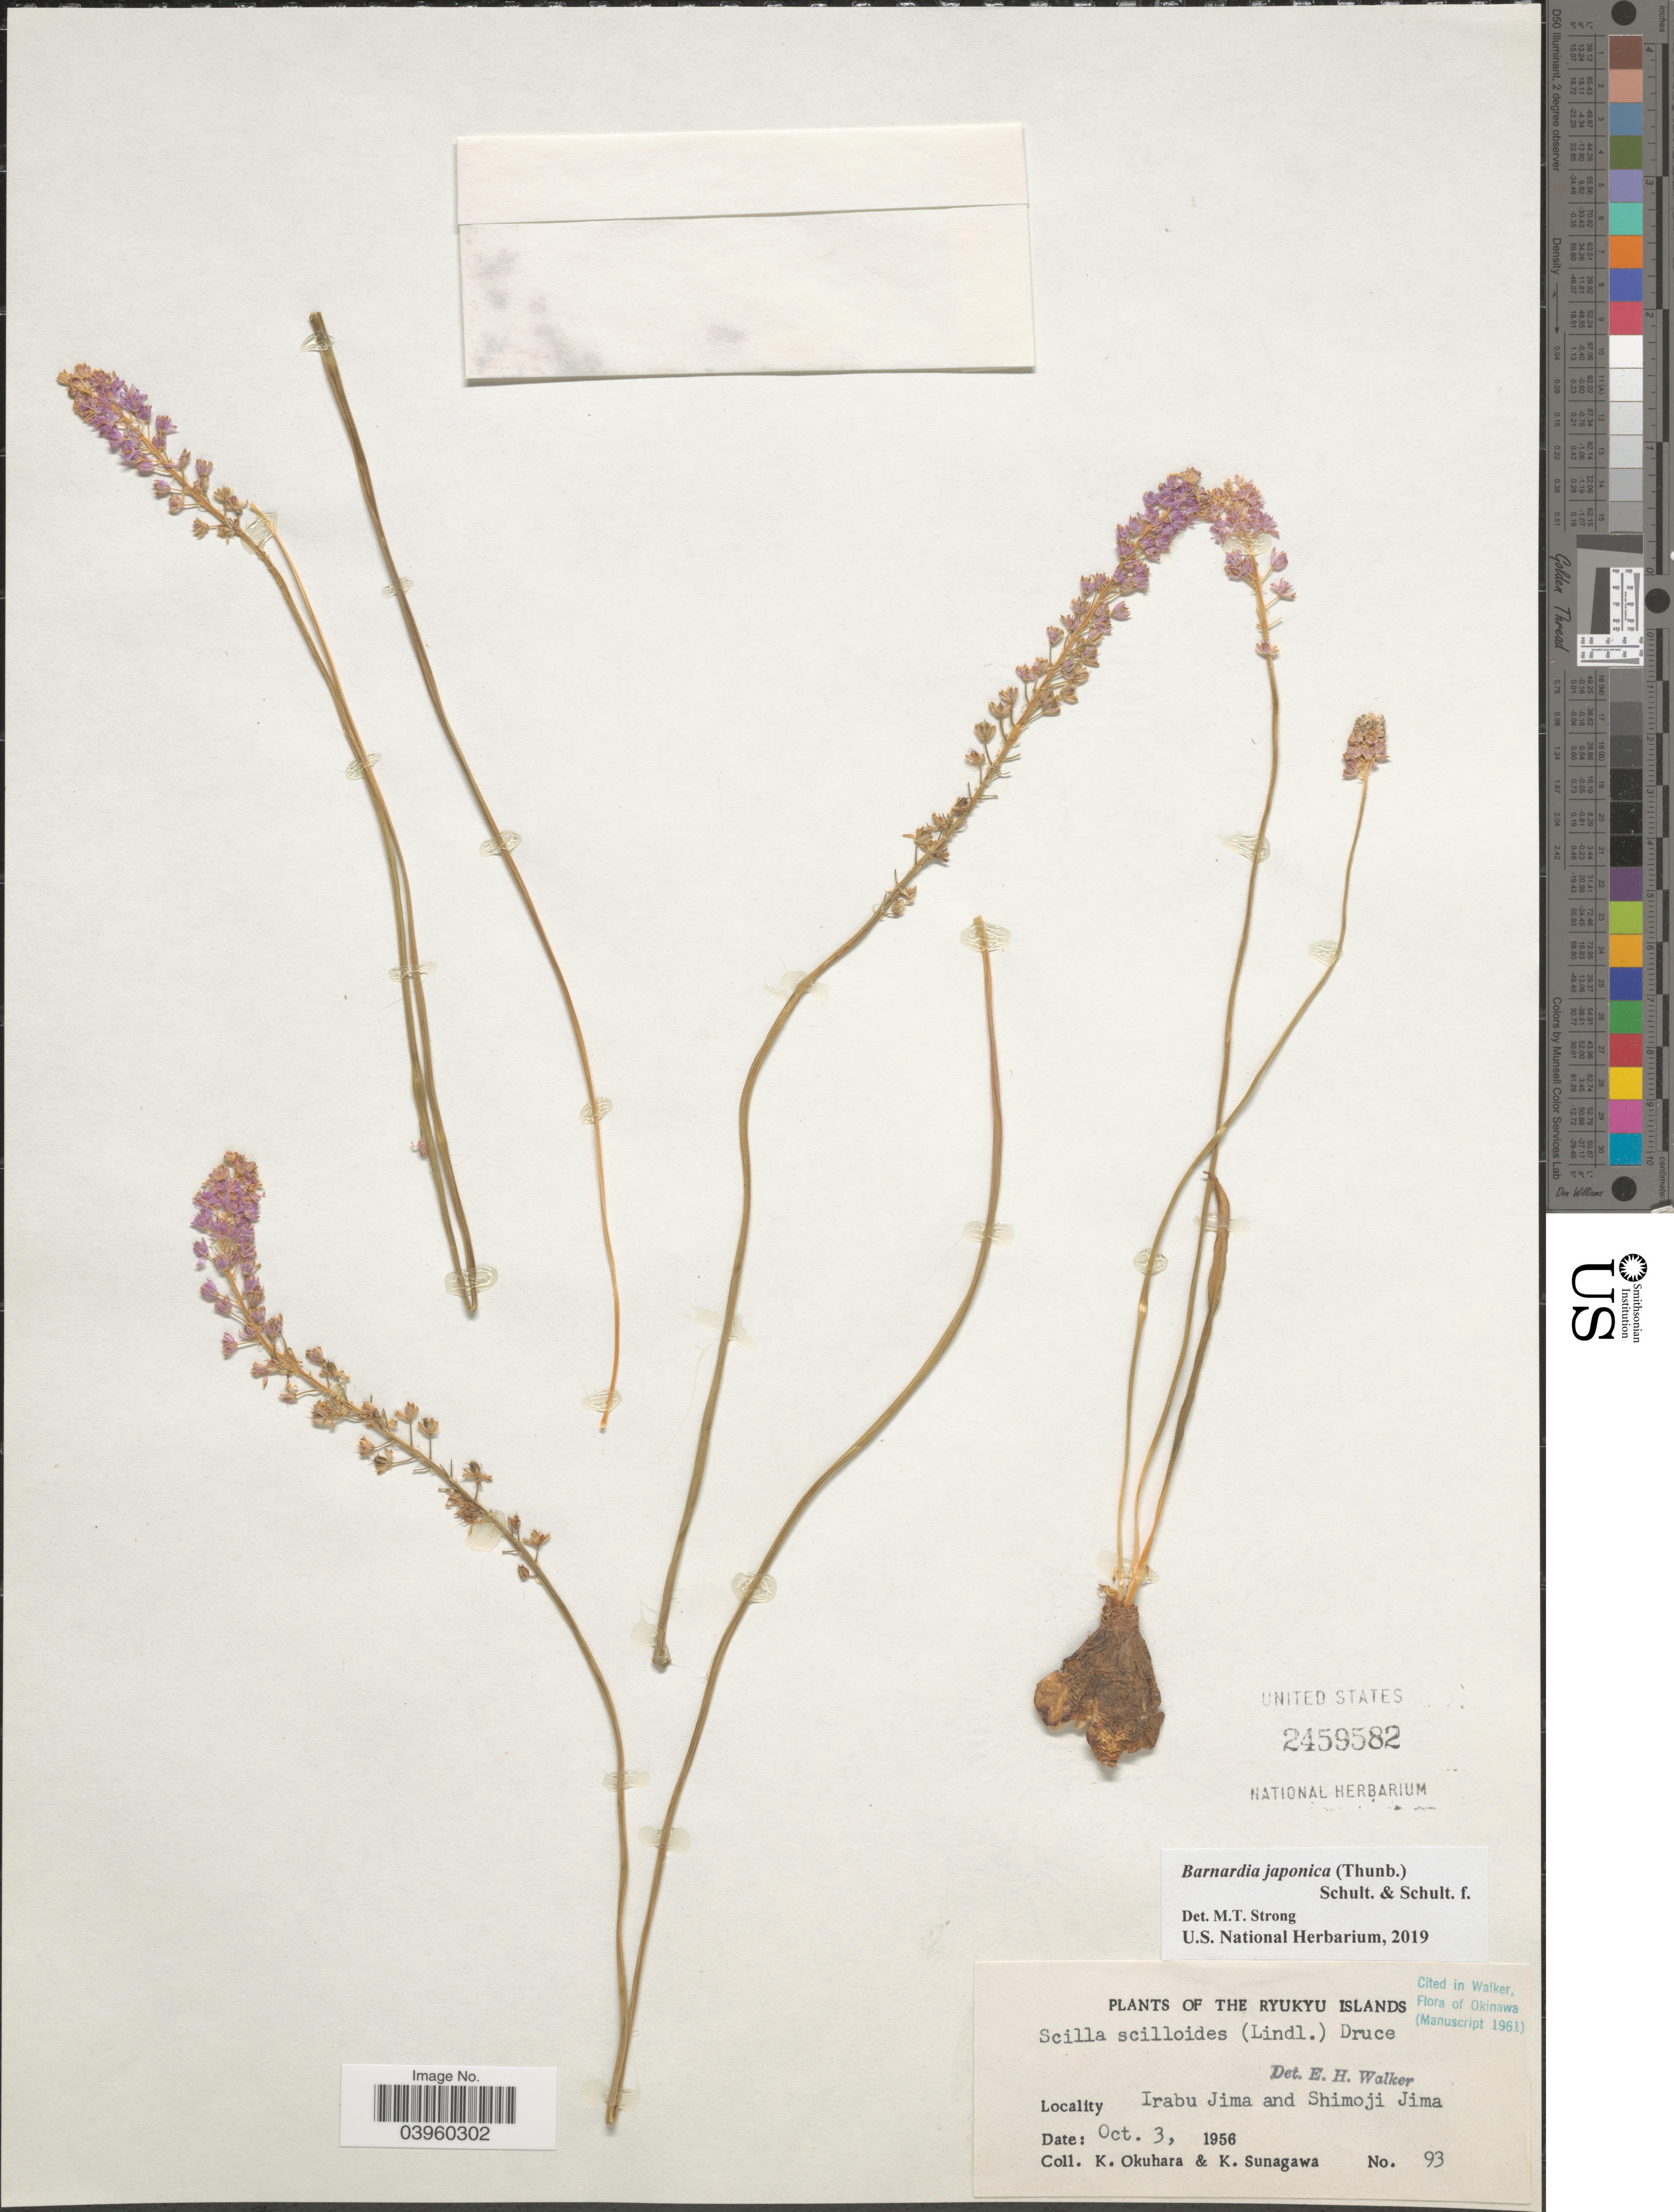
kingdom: Plantae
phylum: Tracheophyta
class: Liliopsida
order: Asparagales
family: Asparagaceae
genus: Barnardia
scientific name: Barnardia japonica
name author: (Thunb.) Schult. & Schult. f.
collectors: K. Okuhara & K. Sunagawa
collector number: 93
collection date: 1956-10-03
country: Japan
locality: The Ryukyu Islands. Irabu Jima and Shimoji Jima.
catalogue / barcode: US 2459582